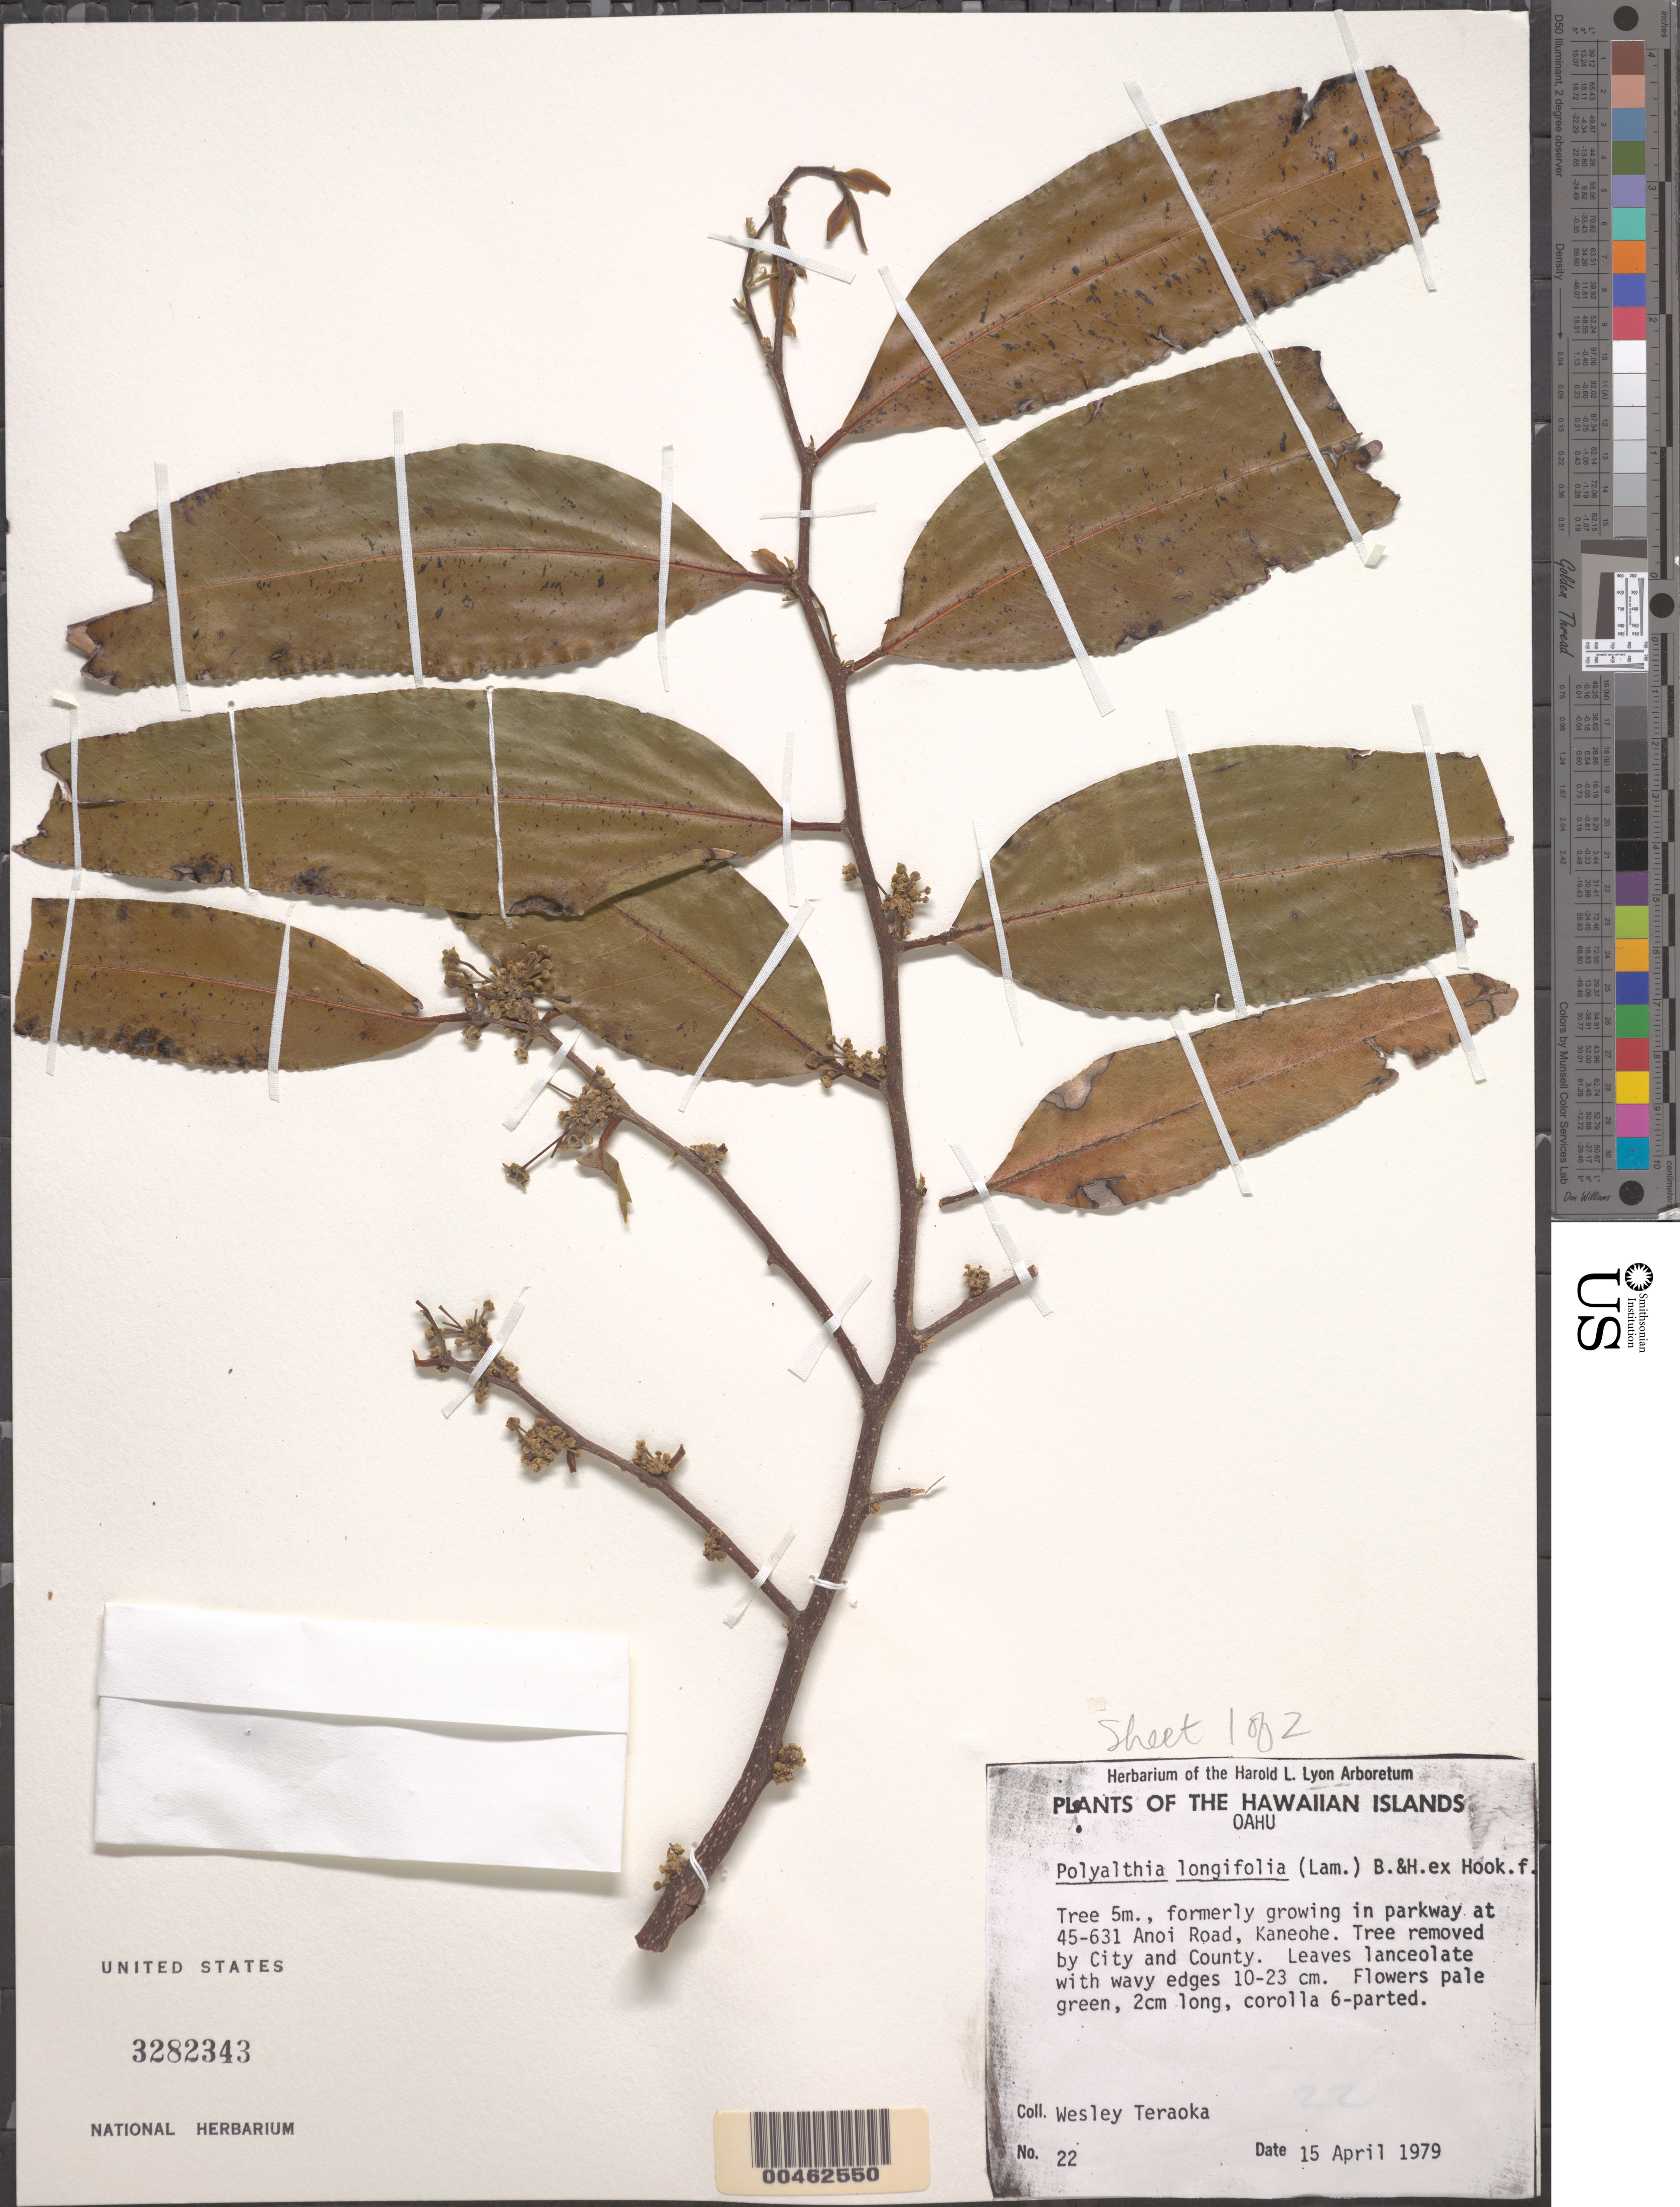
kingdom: Plantae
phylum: Tracheophyta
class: Magnoliopsida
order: Magnoliales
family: Annonaceae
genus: Monoon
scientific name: Monoon longifolium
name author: (Sonn.) B. Xue & R.M.K. Saunders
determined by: Wagner, W. L., (BOT), Smithsonian Institution - National Museum of Natural History (UNITED STATES)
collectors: W. Teraoka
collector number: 22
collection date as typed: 15 Apr 1979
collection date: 1979-04-15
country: United States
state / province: Hawaii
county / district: Honolulu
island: Oahu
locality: Growing on parkway at 45-631 Anoi Rd., Kaneohe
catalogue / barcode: US 3282343